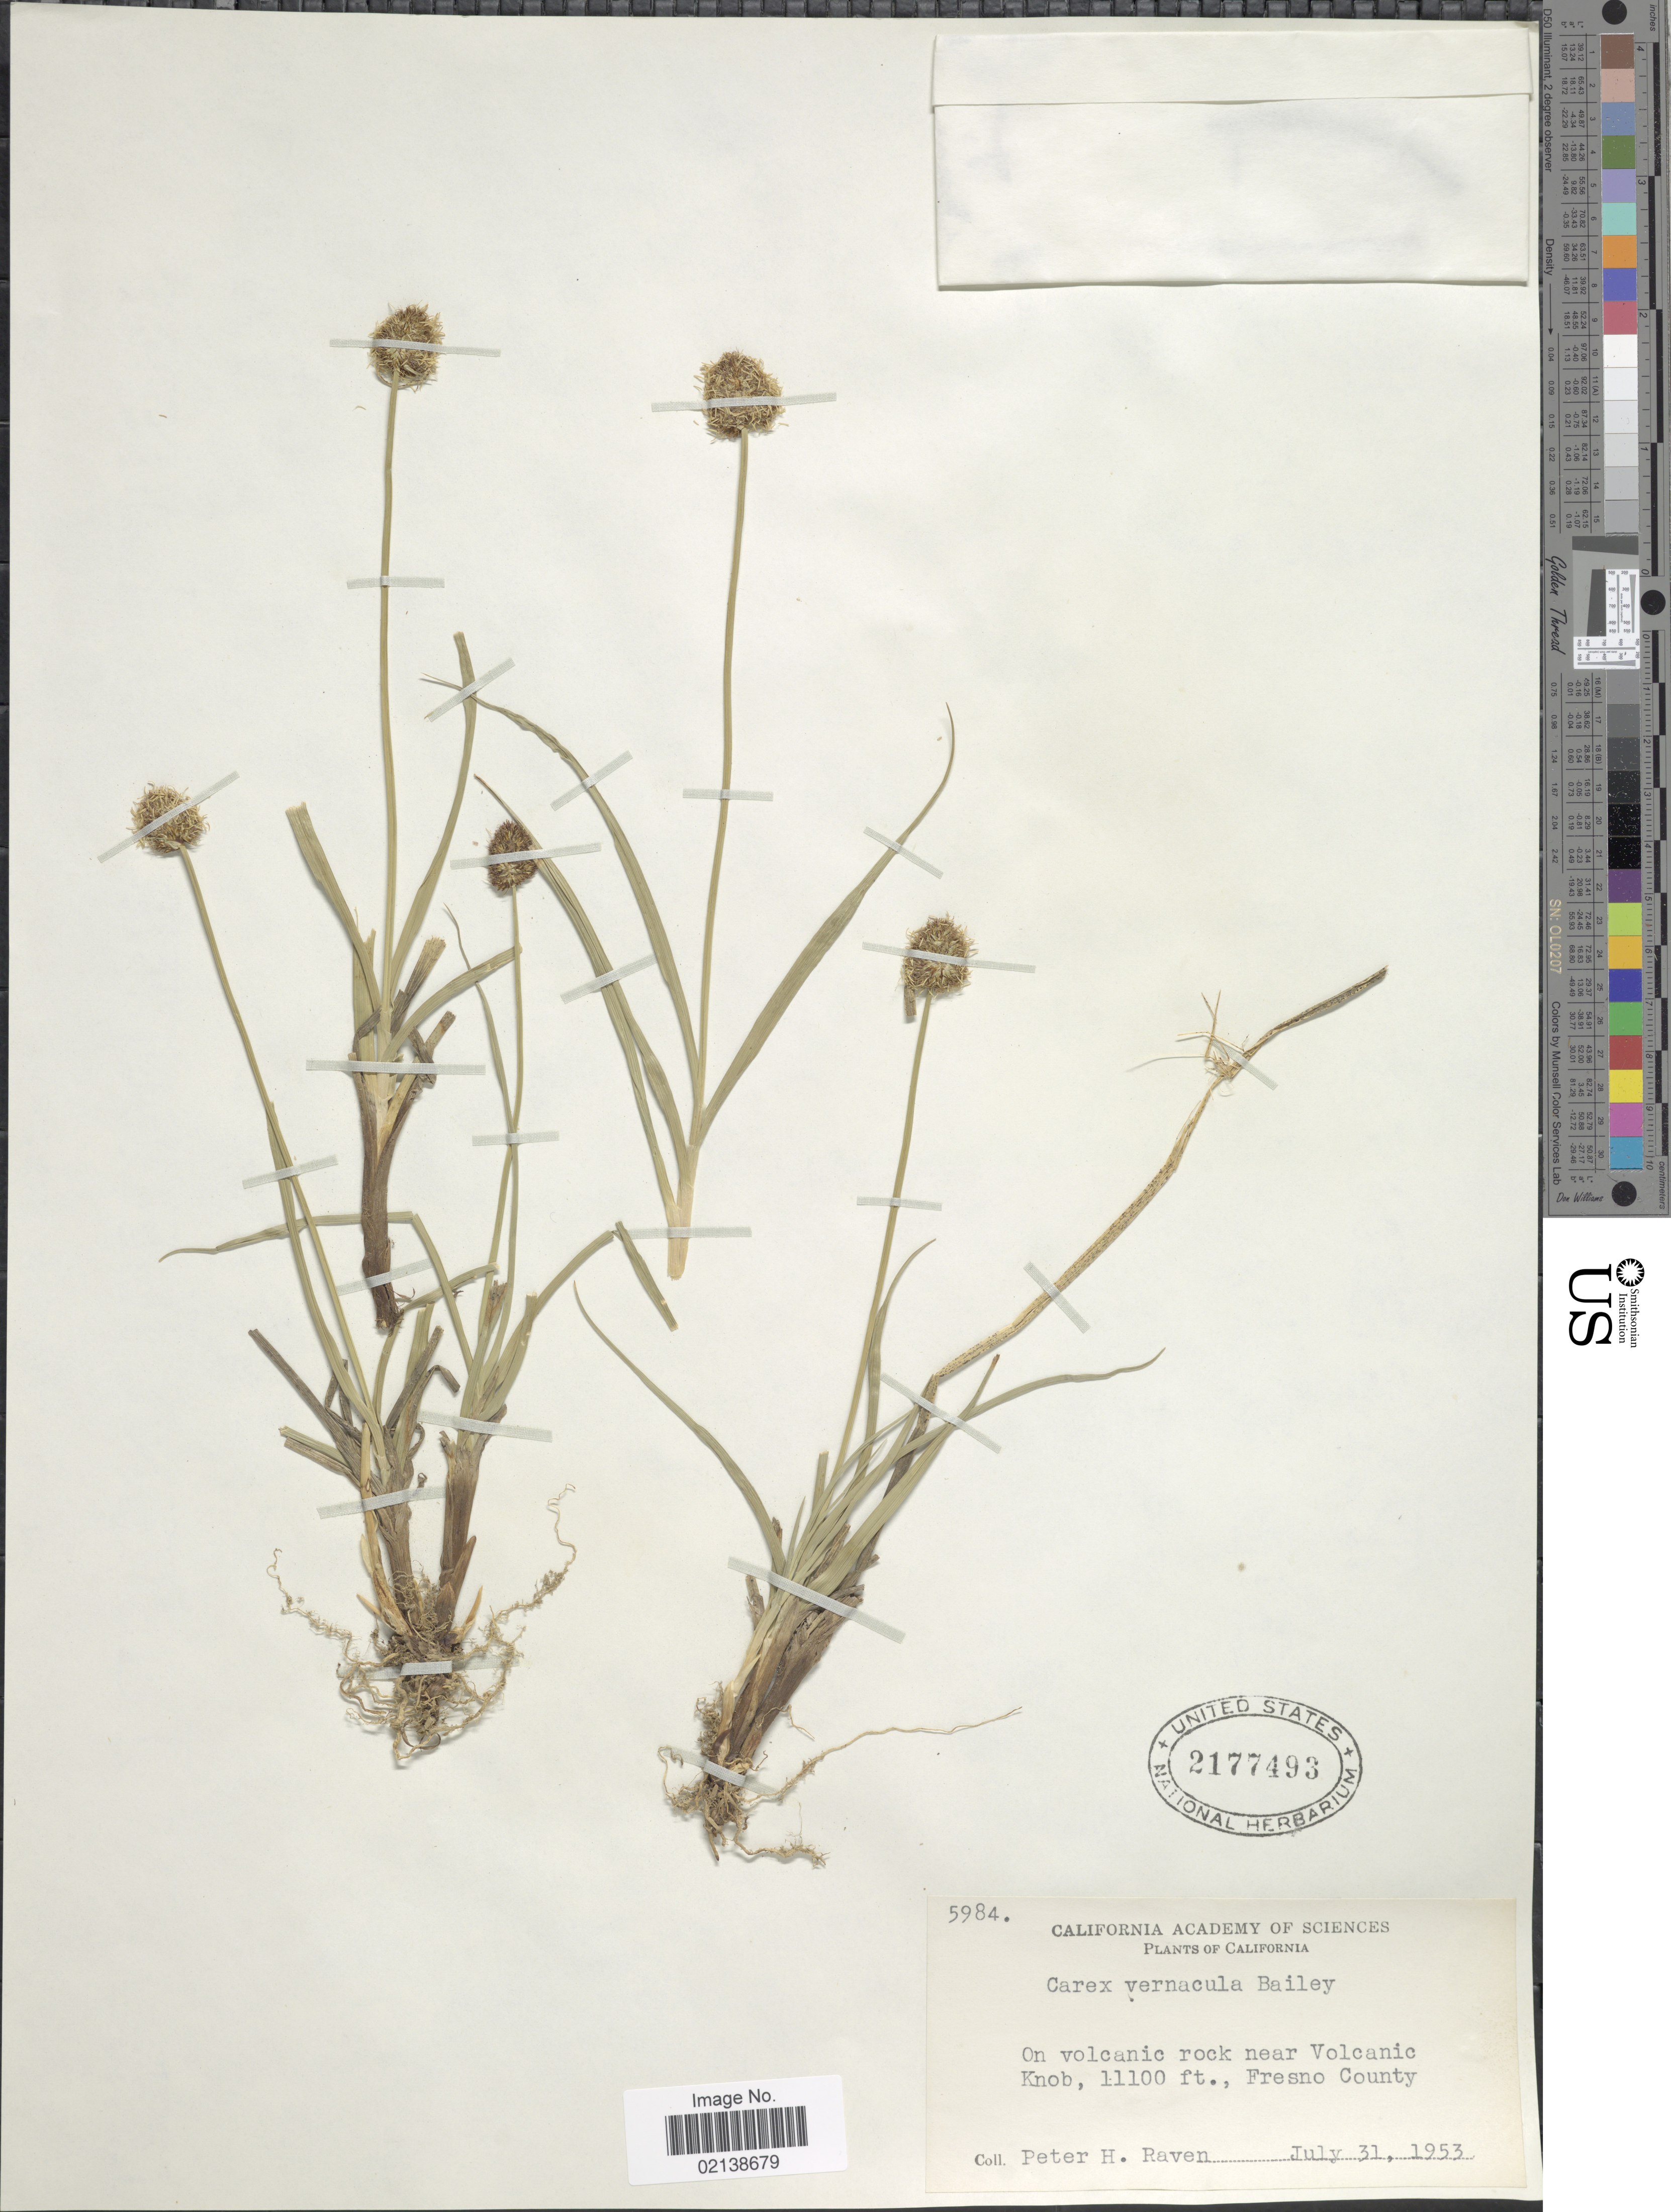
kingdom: Plantae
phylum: Tracheophyta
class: Liliopsida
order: Poales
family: Cyperaceae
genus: Carex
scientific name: Carex vernacula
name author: L.H. Bailey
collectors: P. Raven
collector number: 5984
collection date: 1953-07-31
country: United States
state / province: California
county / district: Fresno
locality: On volcanic rock near Volcanic Knob, Fresno County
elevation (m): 3383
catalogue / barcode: US 2177493